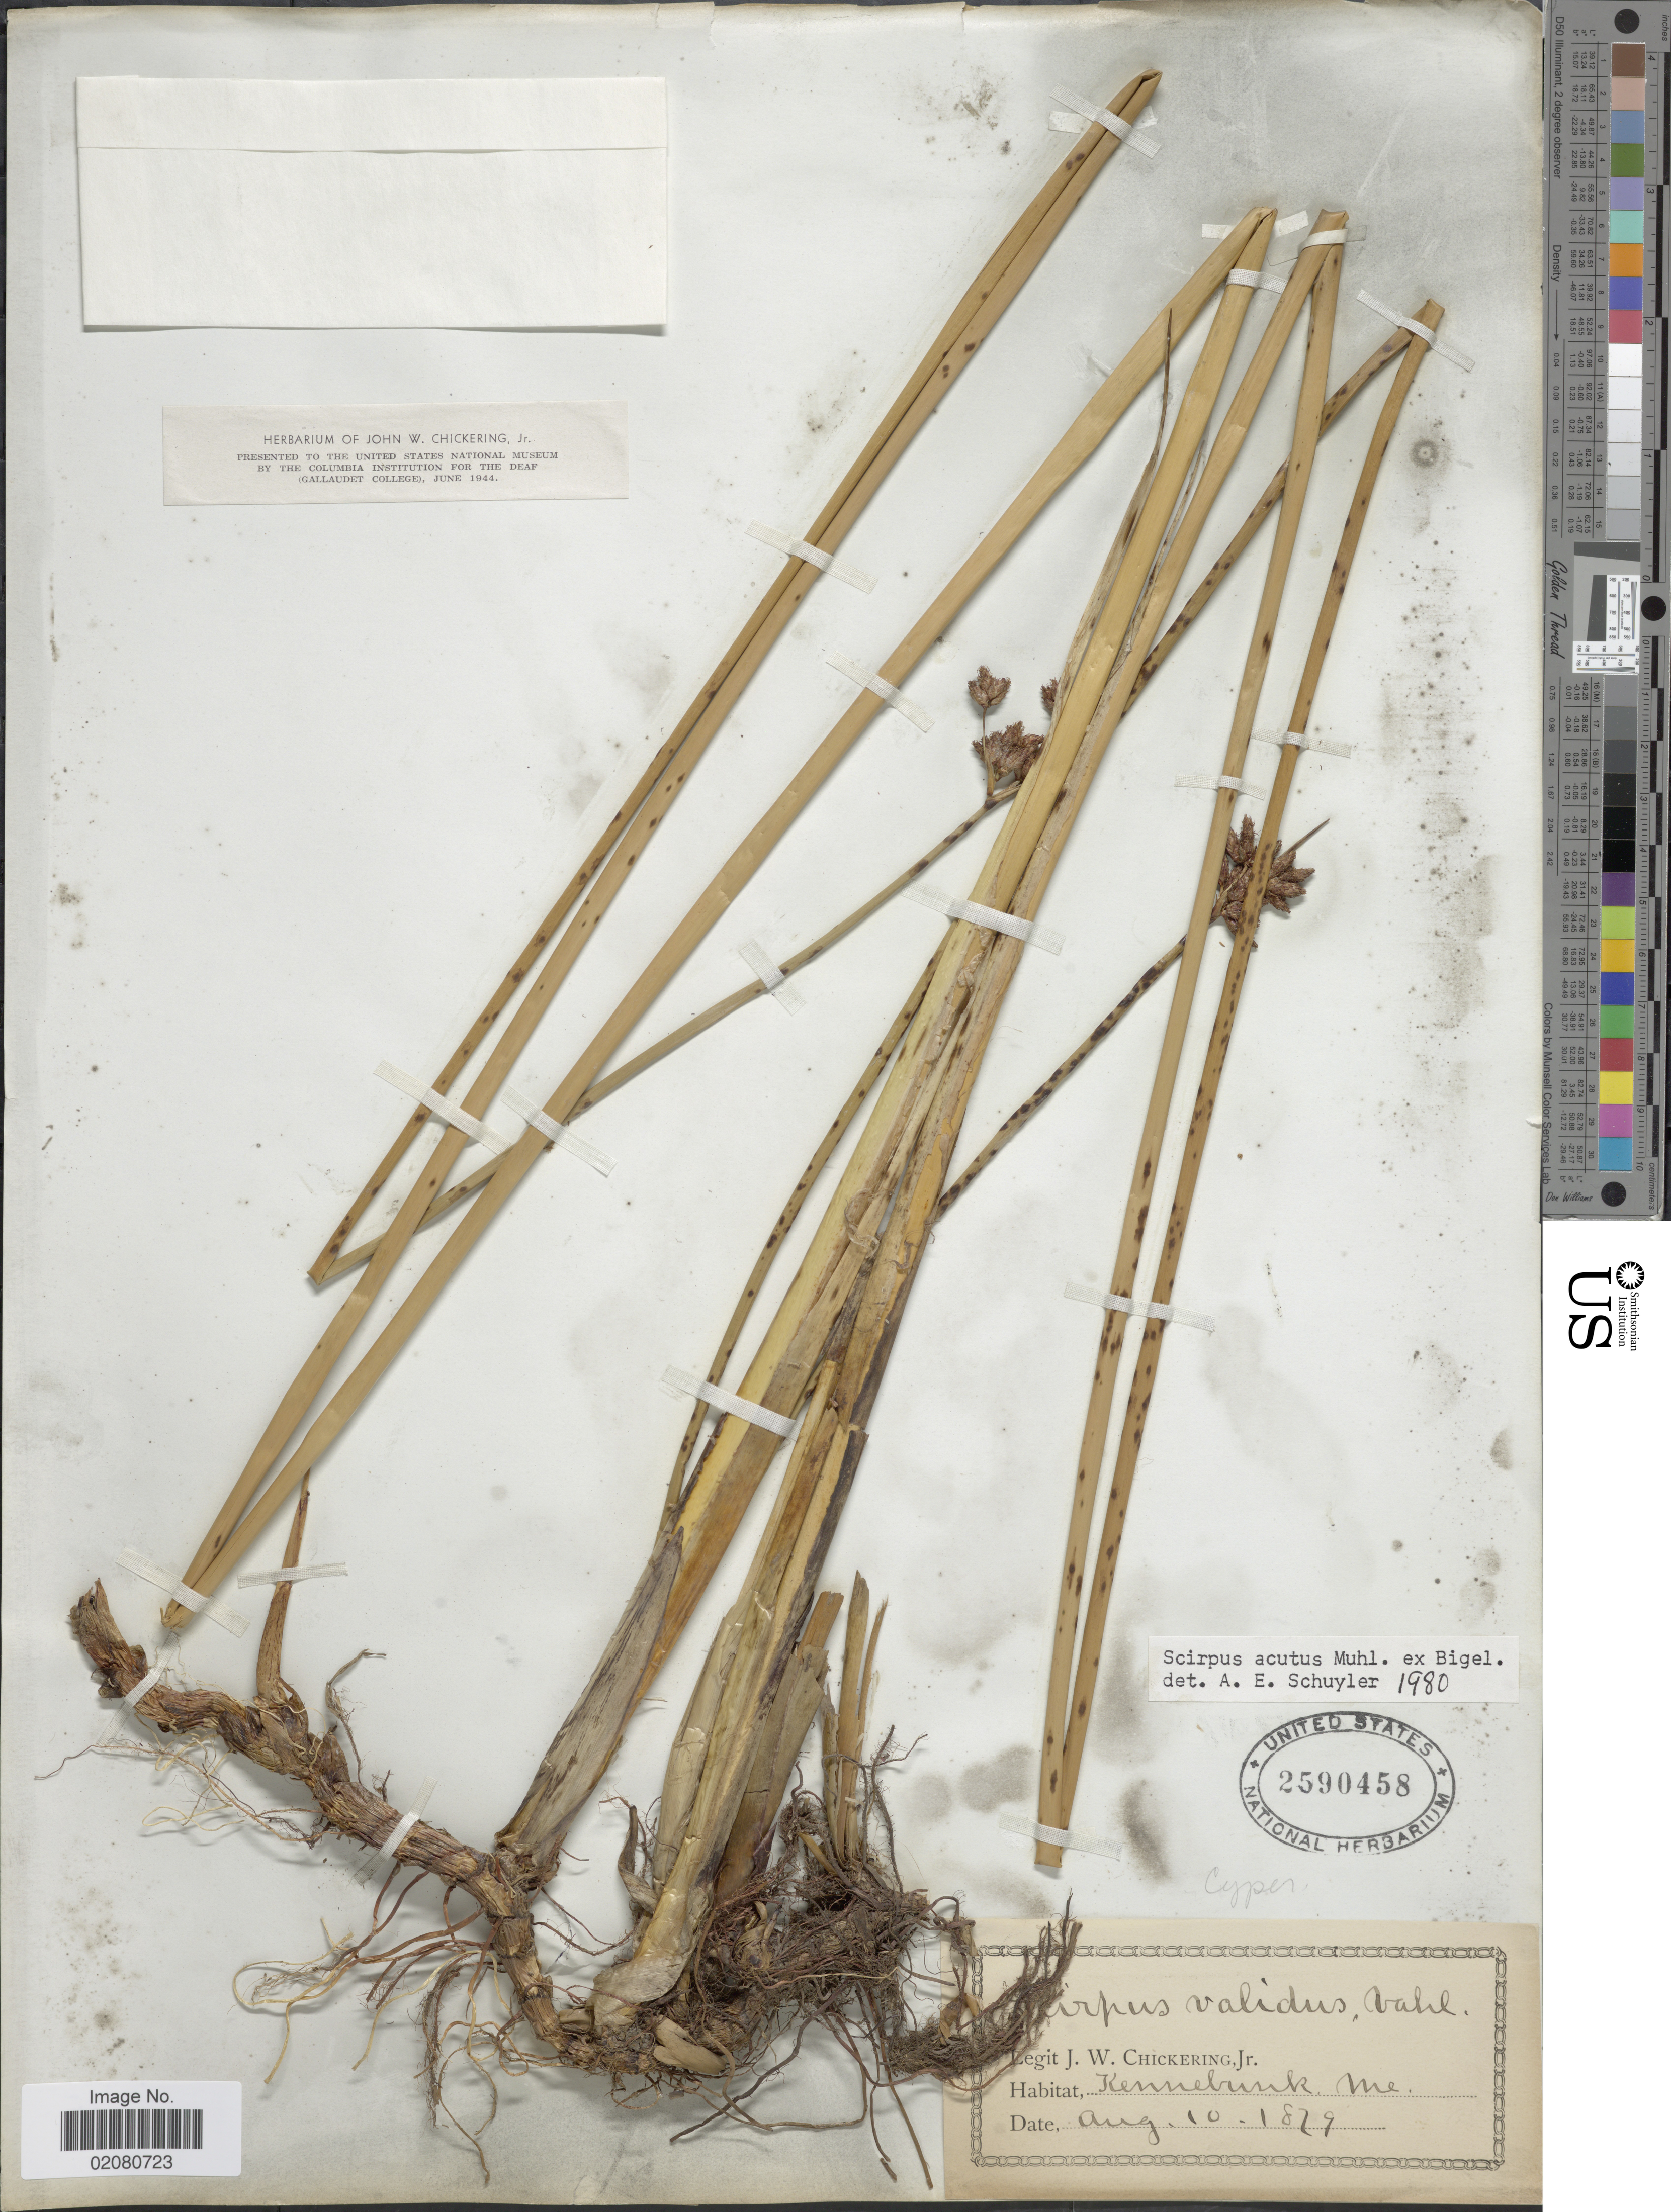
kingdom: Plantae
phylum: Tracheophyta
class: Liliopsida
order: Poales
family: Cyperaceae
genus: Schoenoplectus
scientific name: Schoenoplectus acutus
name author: (Muhl. ex Bigelow) Á. Löve & D. Löve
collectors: J. W. Chickering Jr.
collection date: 1879-08-10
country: United States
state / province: Maine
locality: Kennebank, Me.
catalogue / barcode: US 2590458